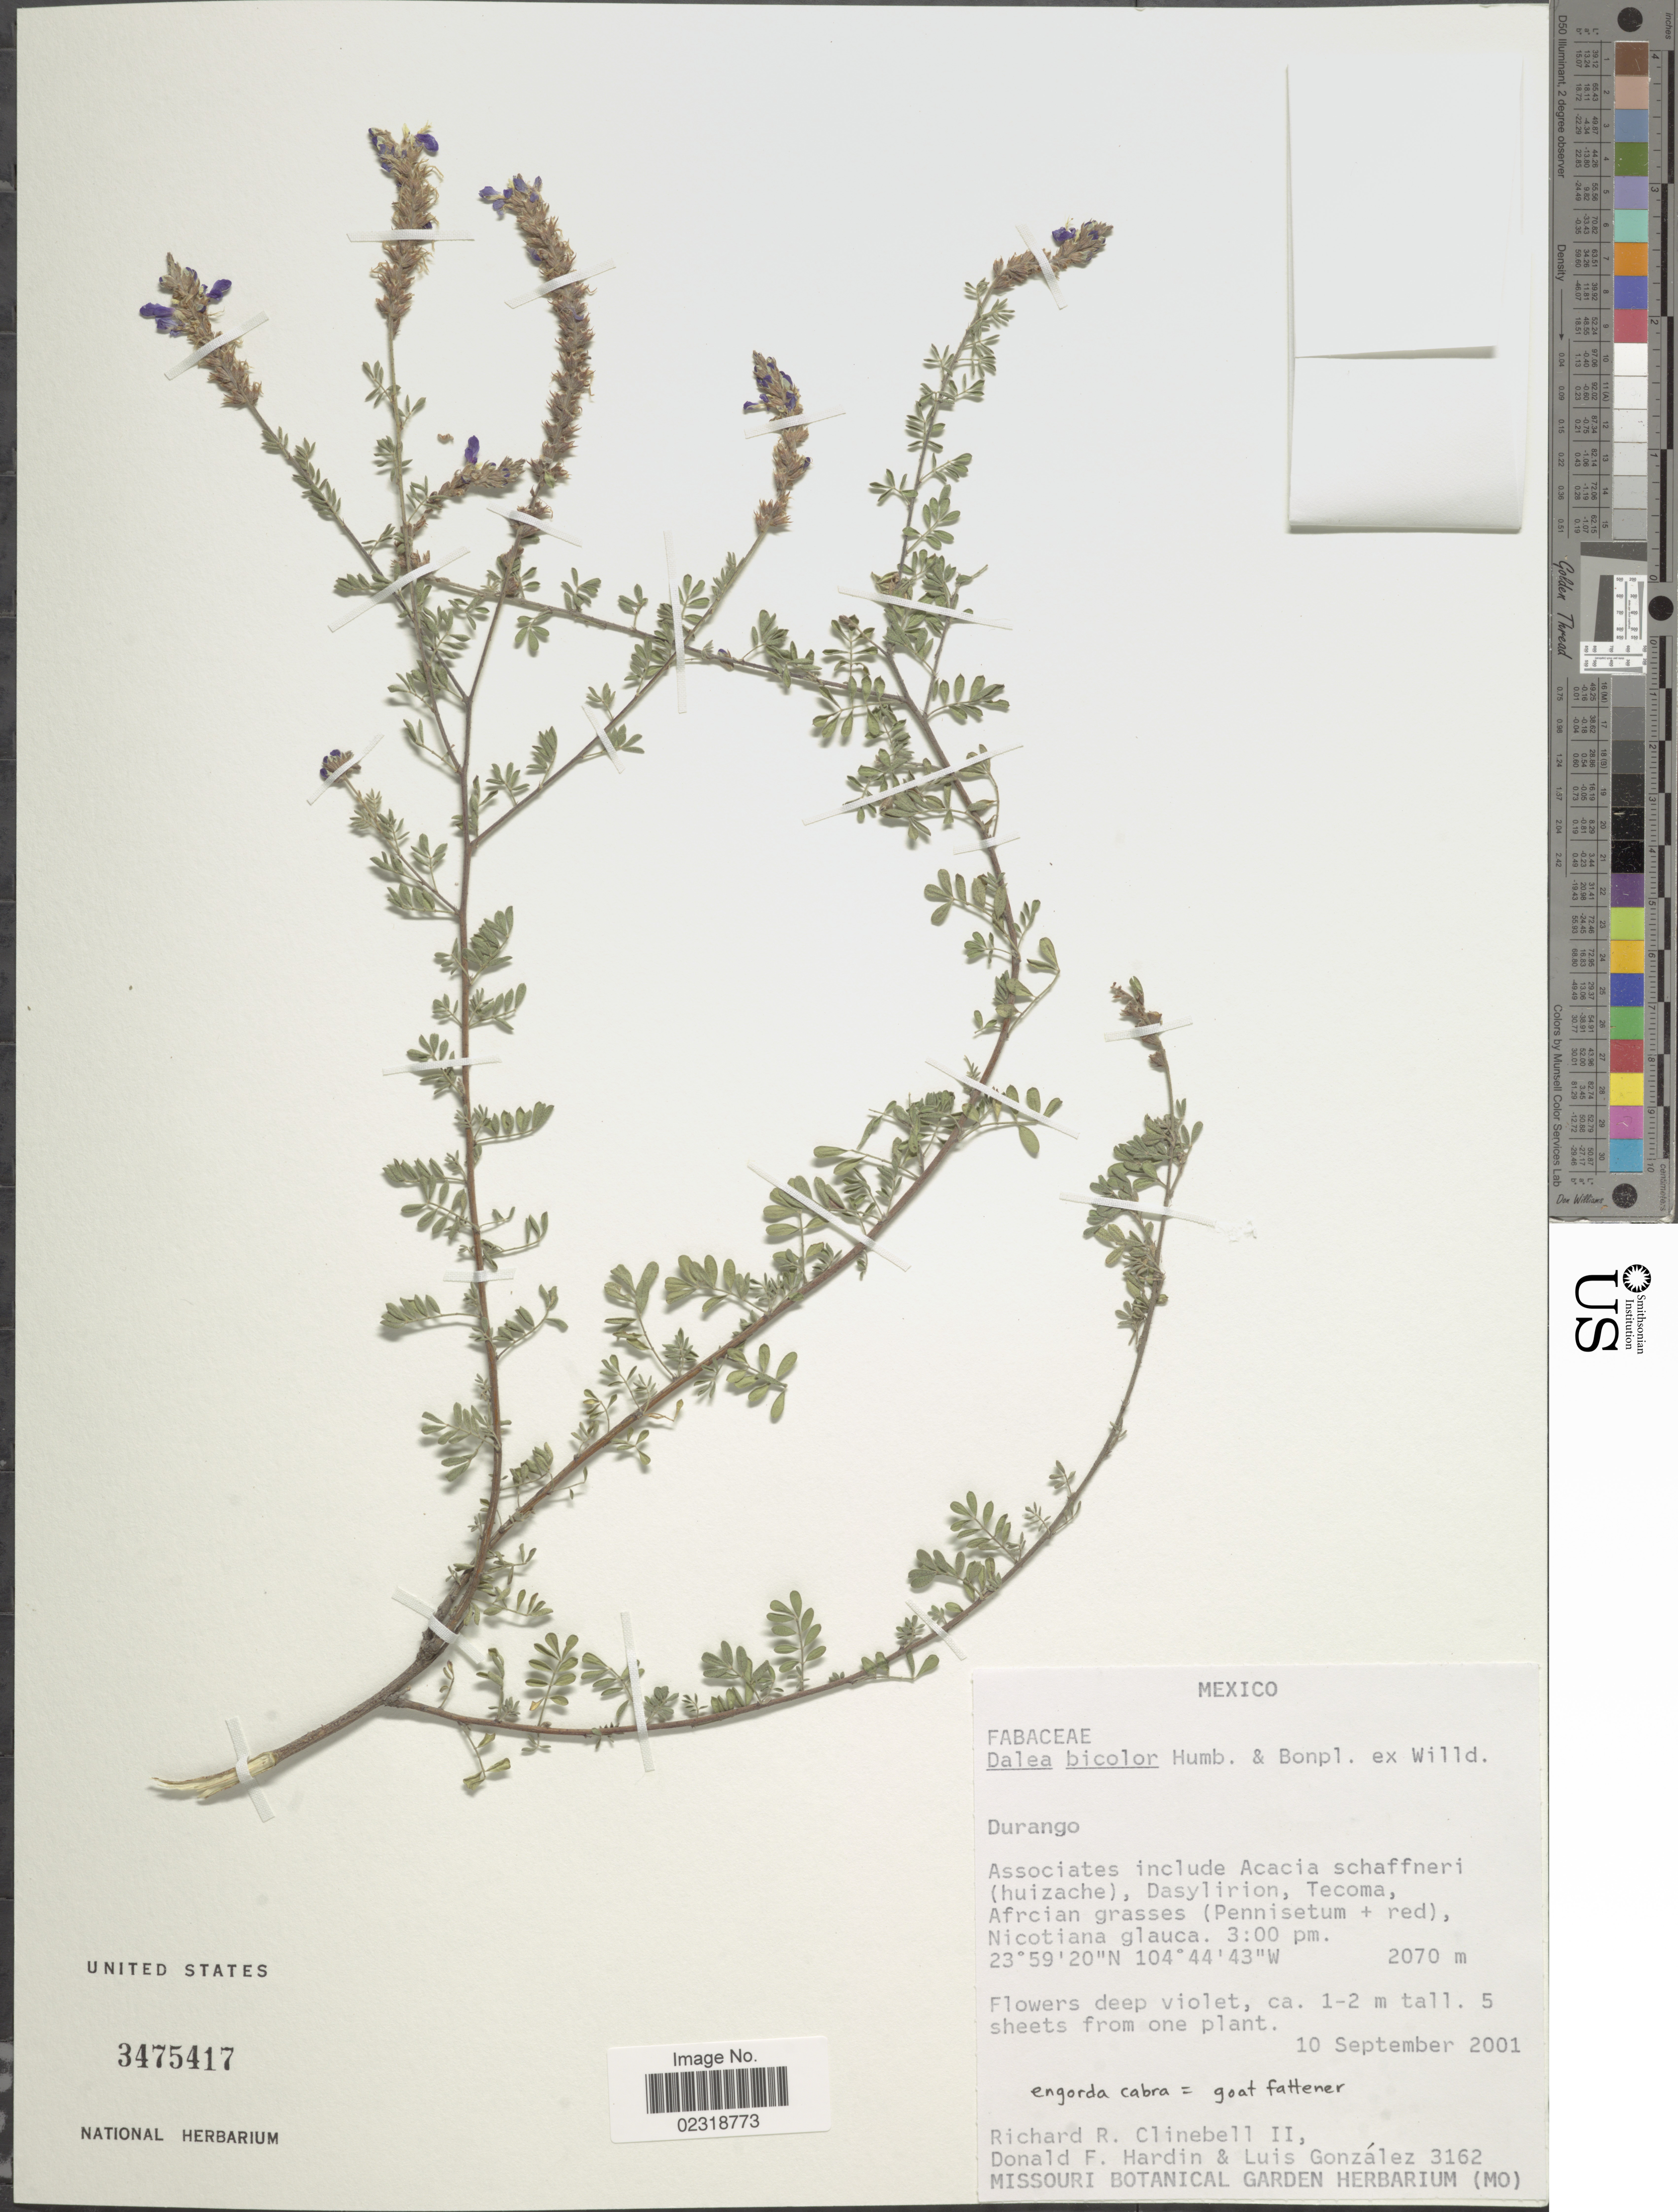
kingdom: Plantae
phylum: Tracheophyta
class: Magnoliopsida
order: Fabales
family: Fabaceae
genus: Dalea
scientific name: Dalea bicolor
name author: Humb. & Bonpl. ex Willd.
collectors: R. Clinebell, D. Hardin & L. Gonzalez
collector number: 3162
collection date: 2001-09-10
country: Mexico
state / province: Durango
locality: Associates include Acacia schaffnero (huizachi), Dasylirion, Tecoma, African grasses, Nicotiana glauca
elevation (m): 2070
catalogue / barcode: US 3475417